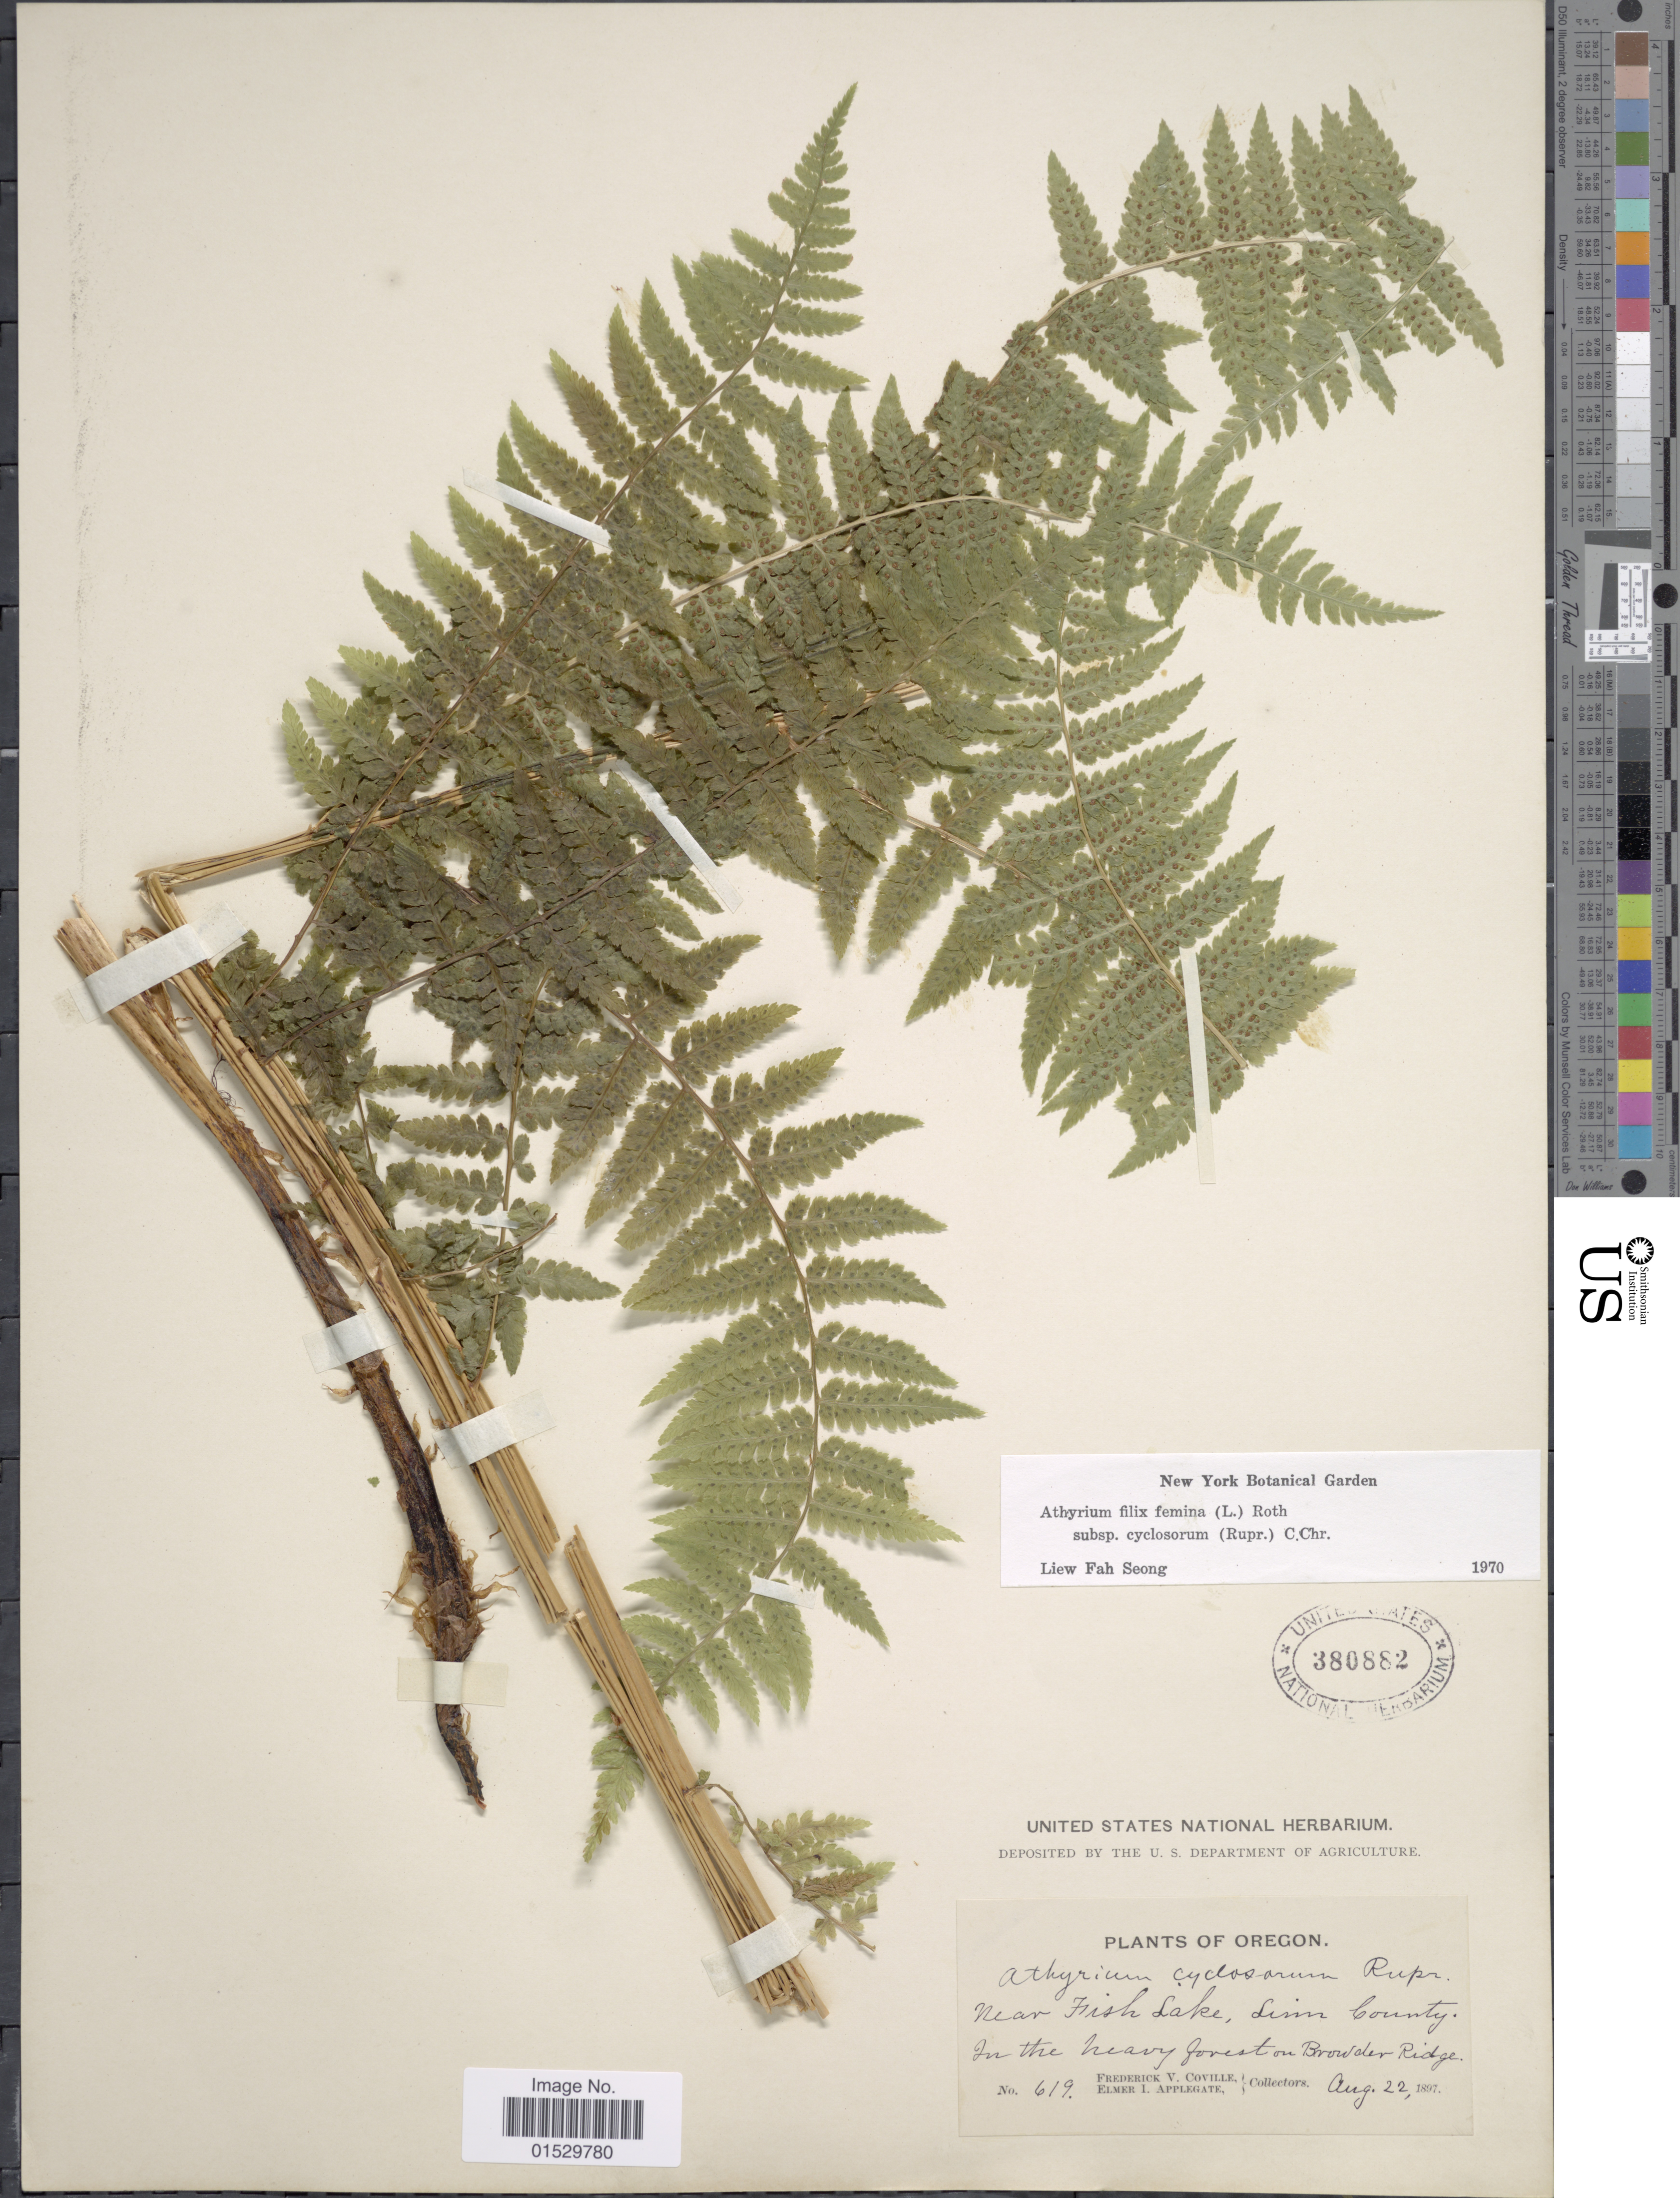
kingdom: Plantae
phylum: Tracheophyta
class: Polypodiopsida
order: Polypodiales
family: Athyriaceae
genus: Athyrium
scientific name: Athyrium filix-femina subsp. cyclosorum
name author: (Rupr.) C. Chr.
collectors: F. V. Coville & E. I. Applegate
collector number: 619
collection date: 1897-08-22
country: United States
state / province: Oregon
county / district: Linn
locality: Near Fish Lake, Linn County, In the heavy forest on Browder Ridge.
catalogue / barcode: US 380882